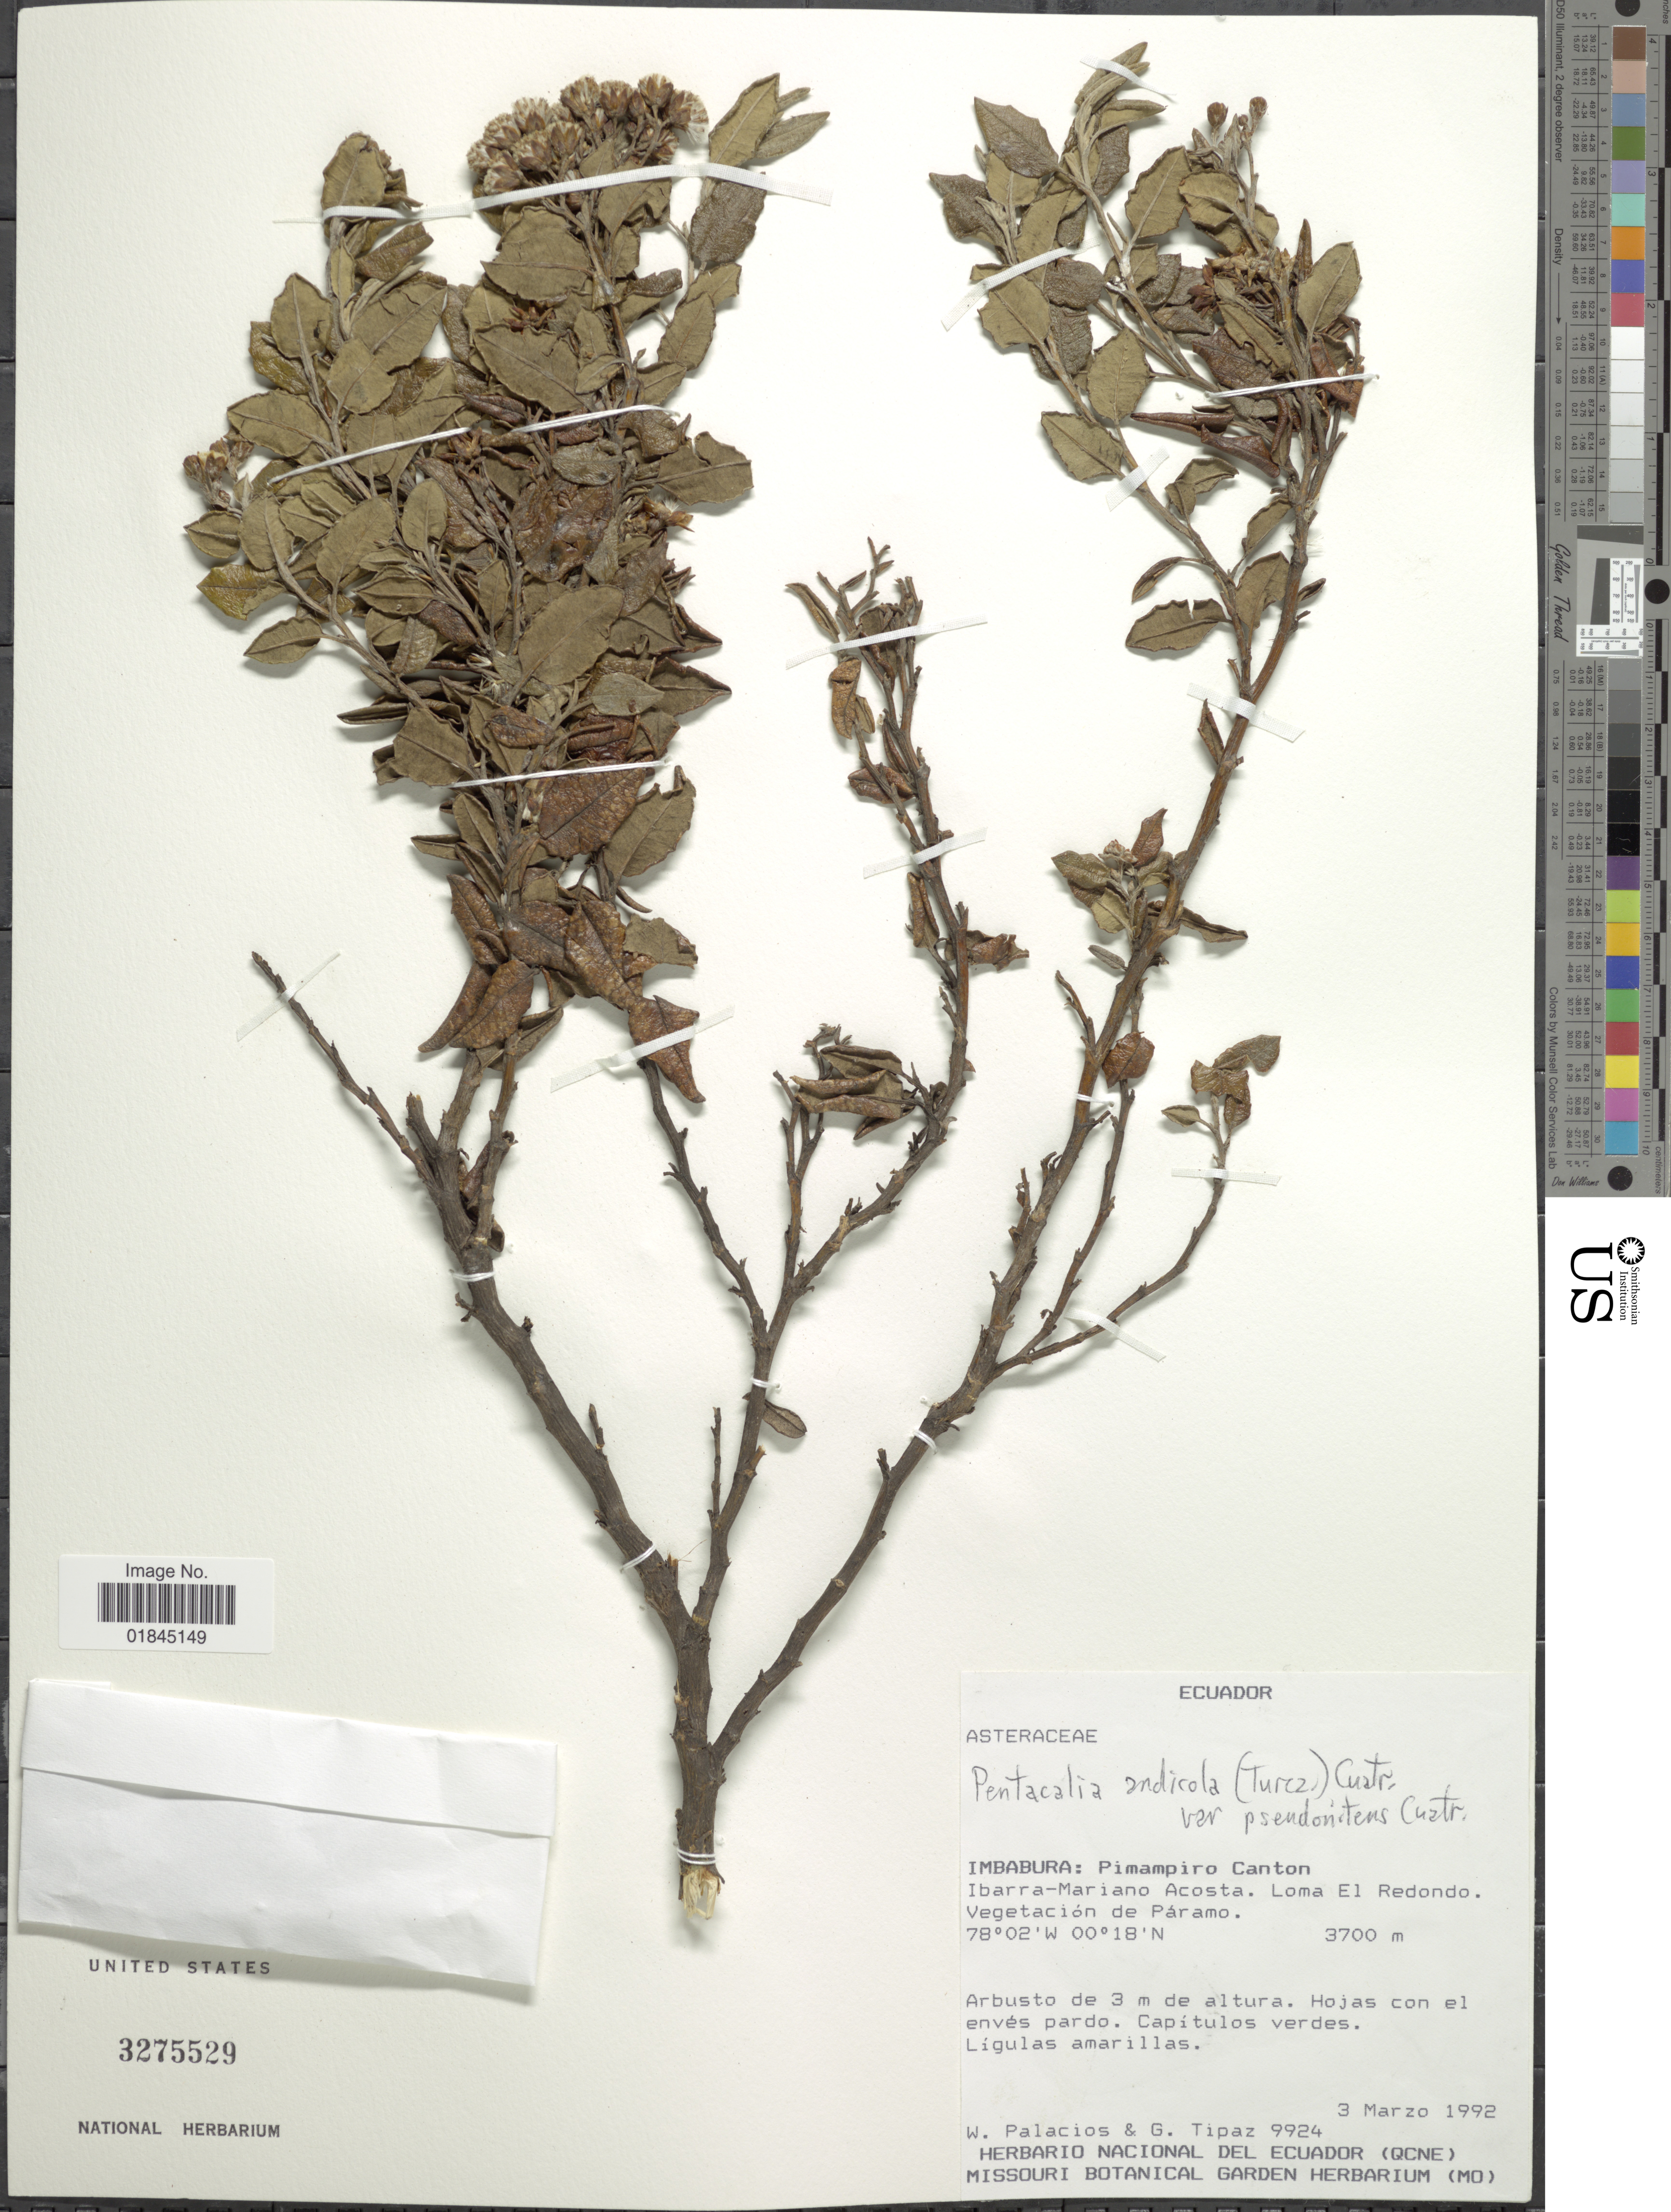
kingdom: Plantae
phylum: Tracheophyta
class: Magnoliopsida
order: Asterales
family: Asteraceae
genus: Pentacalia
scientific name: Pentacalia andicola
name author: (Turcz.) Cuatrec.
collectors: W. Palacios & G. Tipaz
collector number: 9924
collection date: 1992-03-03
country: Ecuador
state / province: Imbabura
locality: Imbabura: Pimampiro Canton. Ibarra-Mariano Acosta. Loma El Redondo. Vegetación de Páramo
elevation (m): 3700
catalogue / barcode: US 3275529